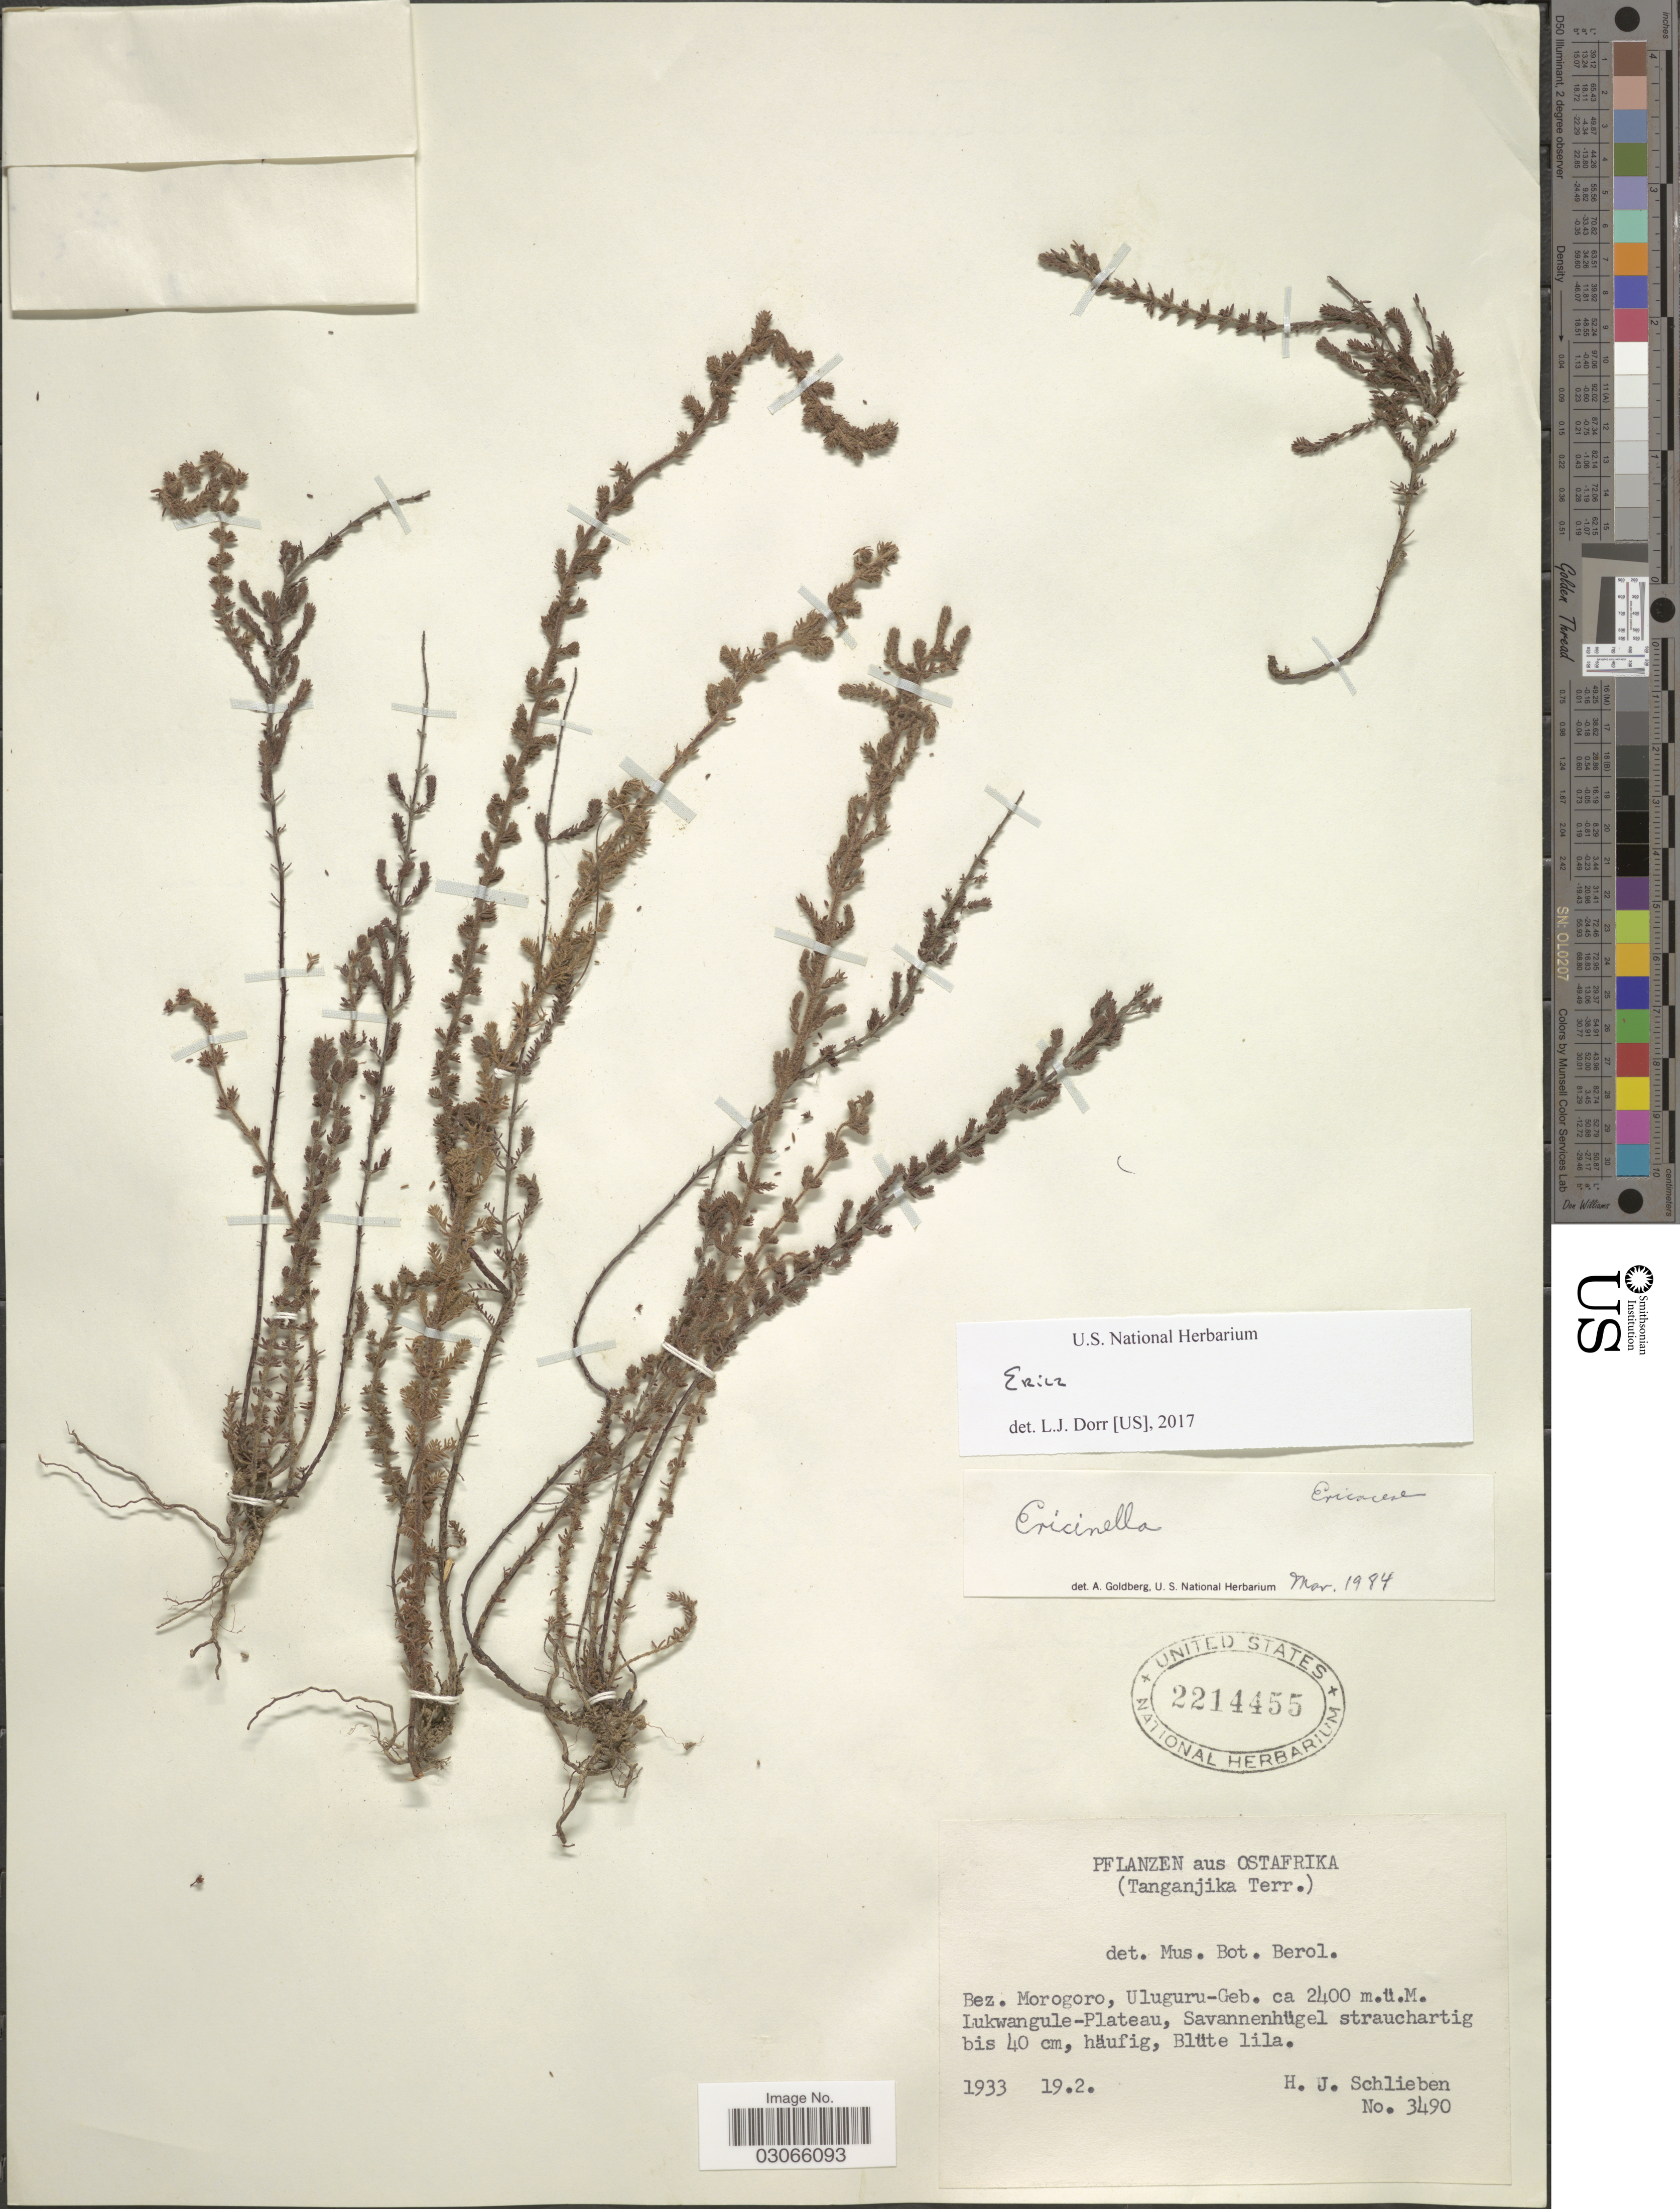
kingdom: Plantae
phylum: Tracheophyta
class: Magnoliopsida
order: Ericales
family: Ericaceae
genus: Erica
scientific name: Erica sp.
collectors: H. J. Schlieben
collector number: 3490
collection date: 1933-02-19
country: Tanzania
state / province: Morogoro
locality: Ostafrika (Tangajika Terr.), Bez. Morogoro, Uluguru-Geb. , Lukwangule-Plateau.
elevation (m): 2400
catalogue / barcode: US 2214455